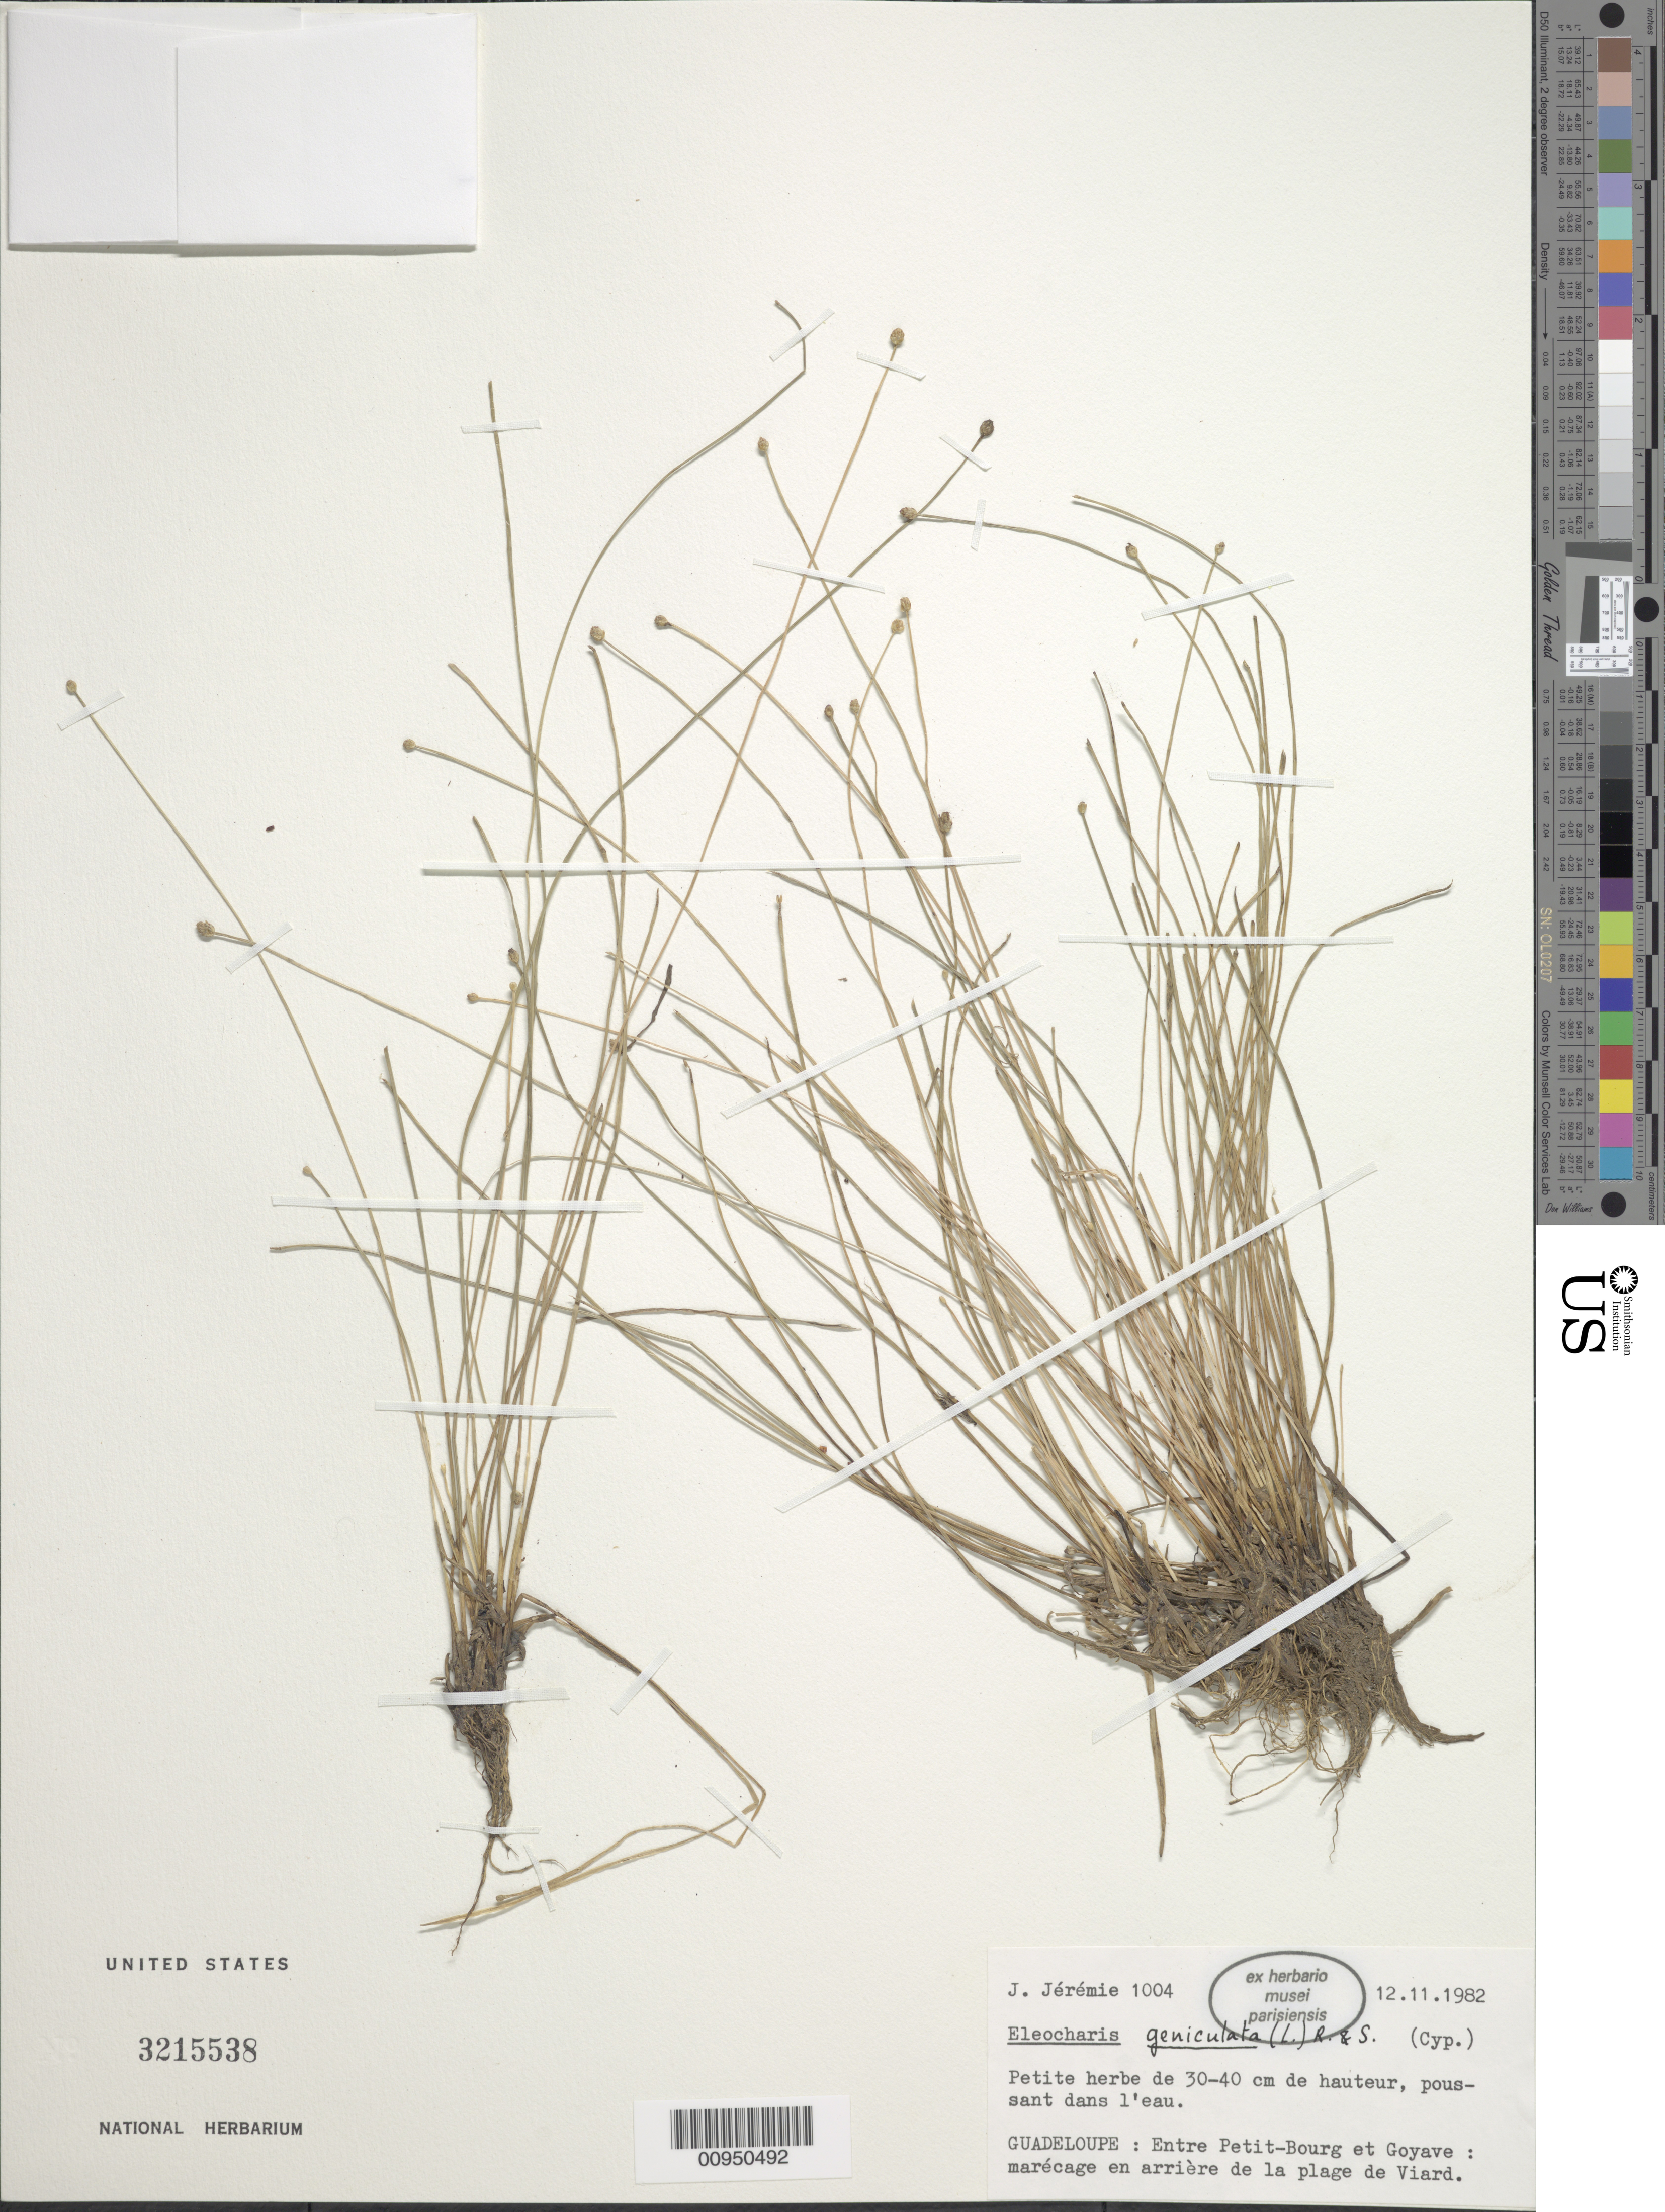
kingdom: Plantae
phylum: Tracheophyta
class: Liliopsida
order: Poales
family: Cyperaceae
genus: Eleocharis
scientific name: Eleocharis geniculata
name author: (L.) Roem. & Schult.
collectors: J. Jérémie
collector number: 1004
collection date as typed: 12 Nov 1982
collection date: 1982-11-12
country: Guadeloupe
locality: Entre Petit-Bourg et Goyave, marécage en arrière de la plage de Viard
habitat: Marécage en arrière de la plage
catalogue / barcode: US 3215538